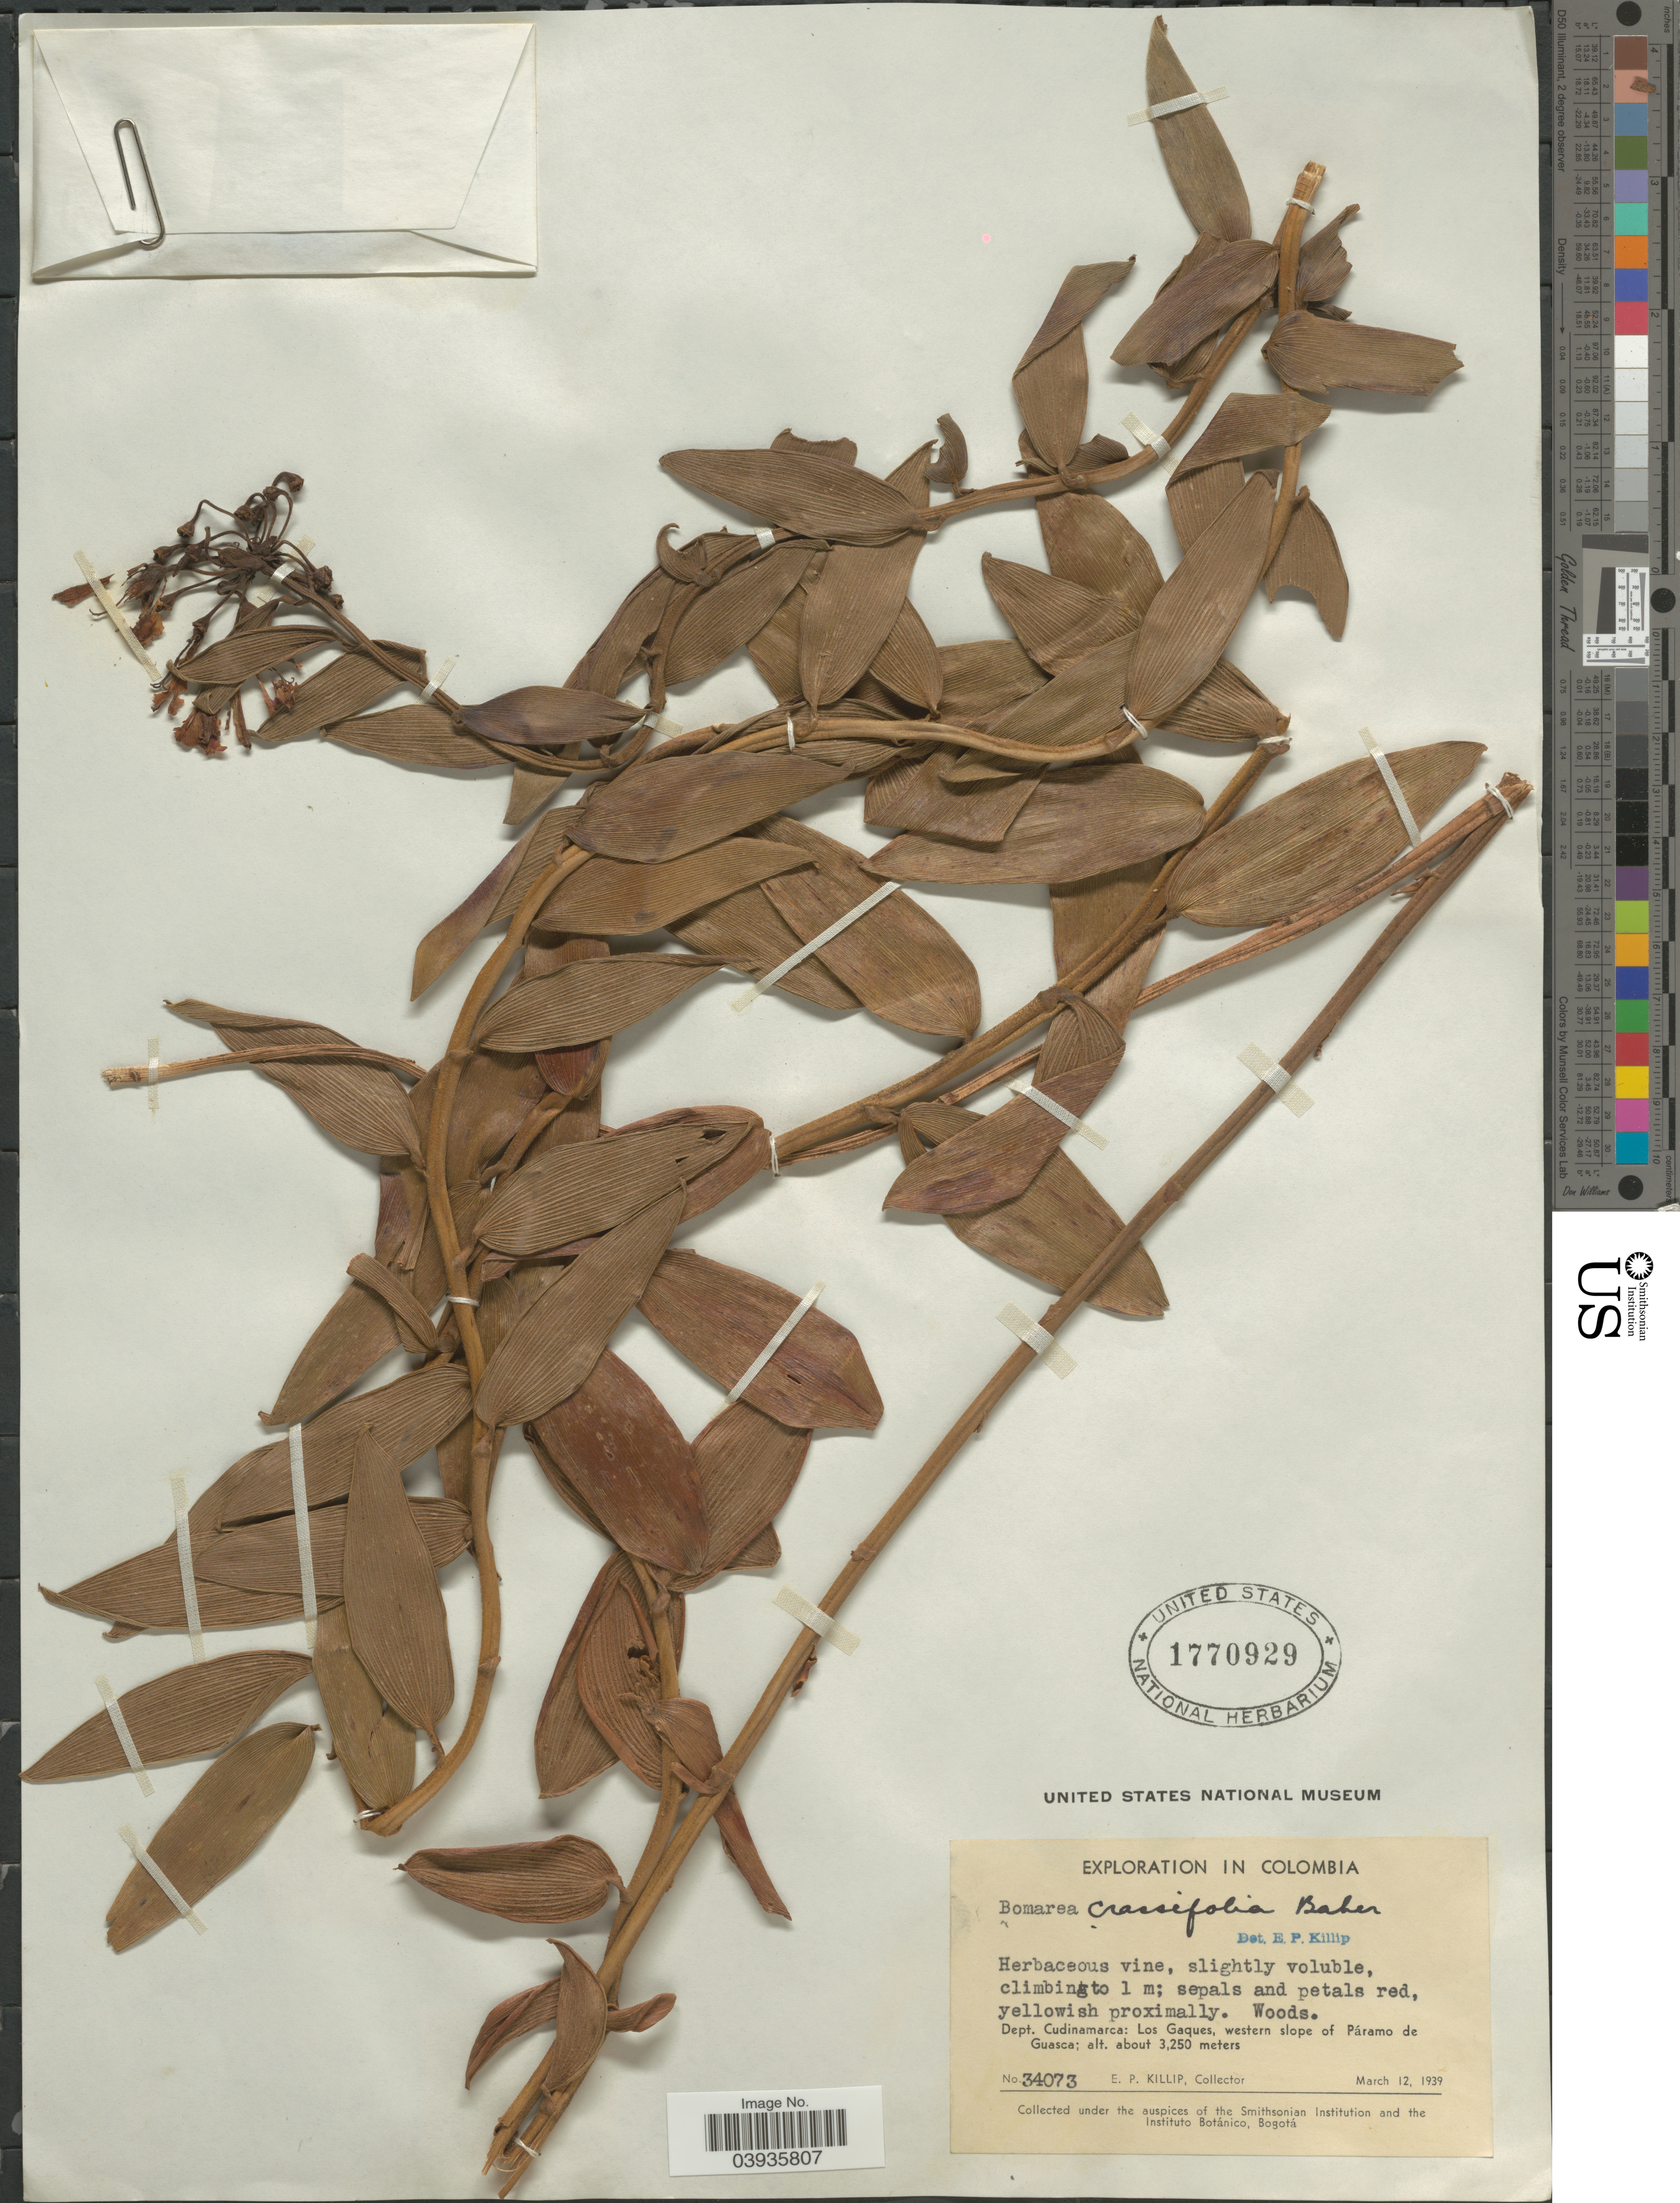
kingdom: Plantae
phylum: Tracheophyta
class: Liliopsida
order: Liliales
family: Alstroemeriaceae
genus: Bomarea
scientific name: Bomarea crassifolia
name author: Baker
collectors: E. P. Killip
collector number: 34073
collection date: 1939-03-12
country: Colombia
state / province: Cundinamarca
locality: Dept. Cundinamarca: Los Gaques, western slope of Páramo de Guasca.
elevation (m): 3250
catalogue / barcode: US 1770929